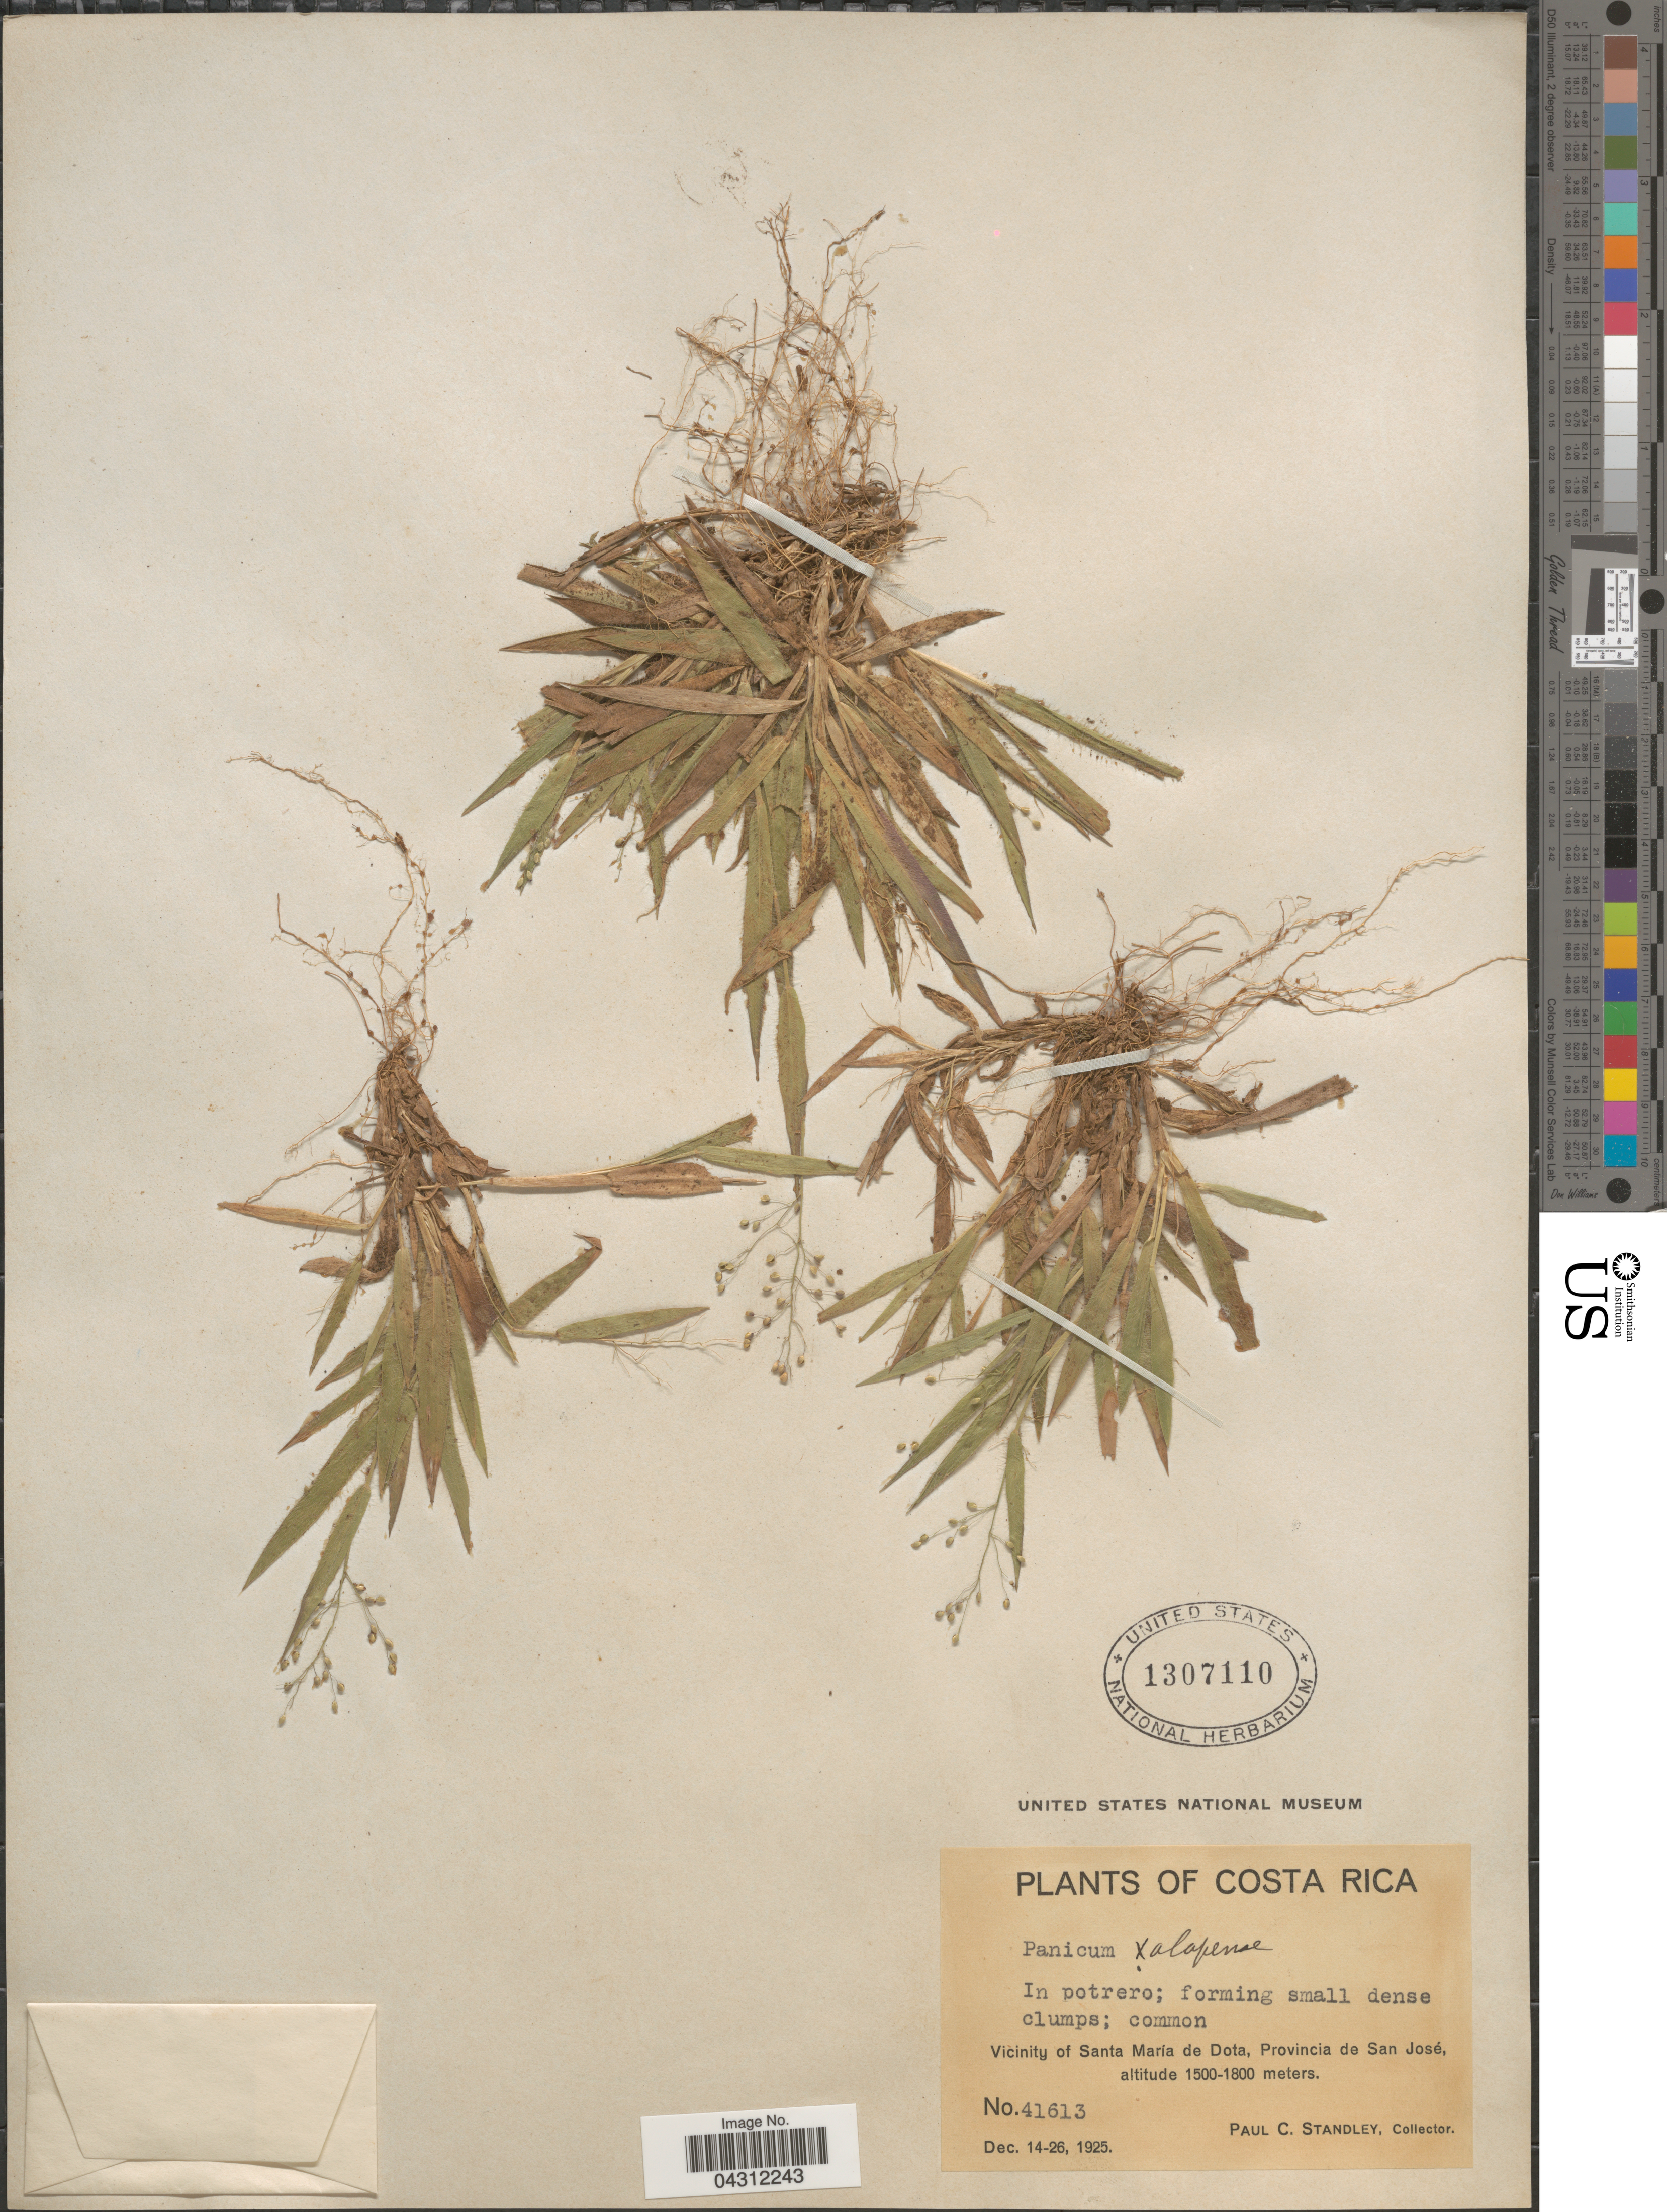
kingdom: Plantae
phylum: Tracheophyta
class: Liliopsida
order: Poales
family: Poaceae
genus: Dichanthelium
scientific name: Dichanthelium laxiflorum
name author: (Lam.) Gould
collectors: P. C. Standley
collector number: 41613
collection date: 1925-12-14/1925-12-26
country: Costa Rica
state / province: San José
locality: Vicinity of Santa María de Dota.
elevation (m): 1500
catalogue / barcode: US 1307110